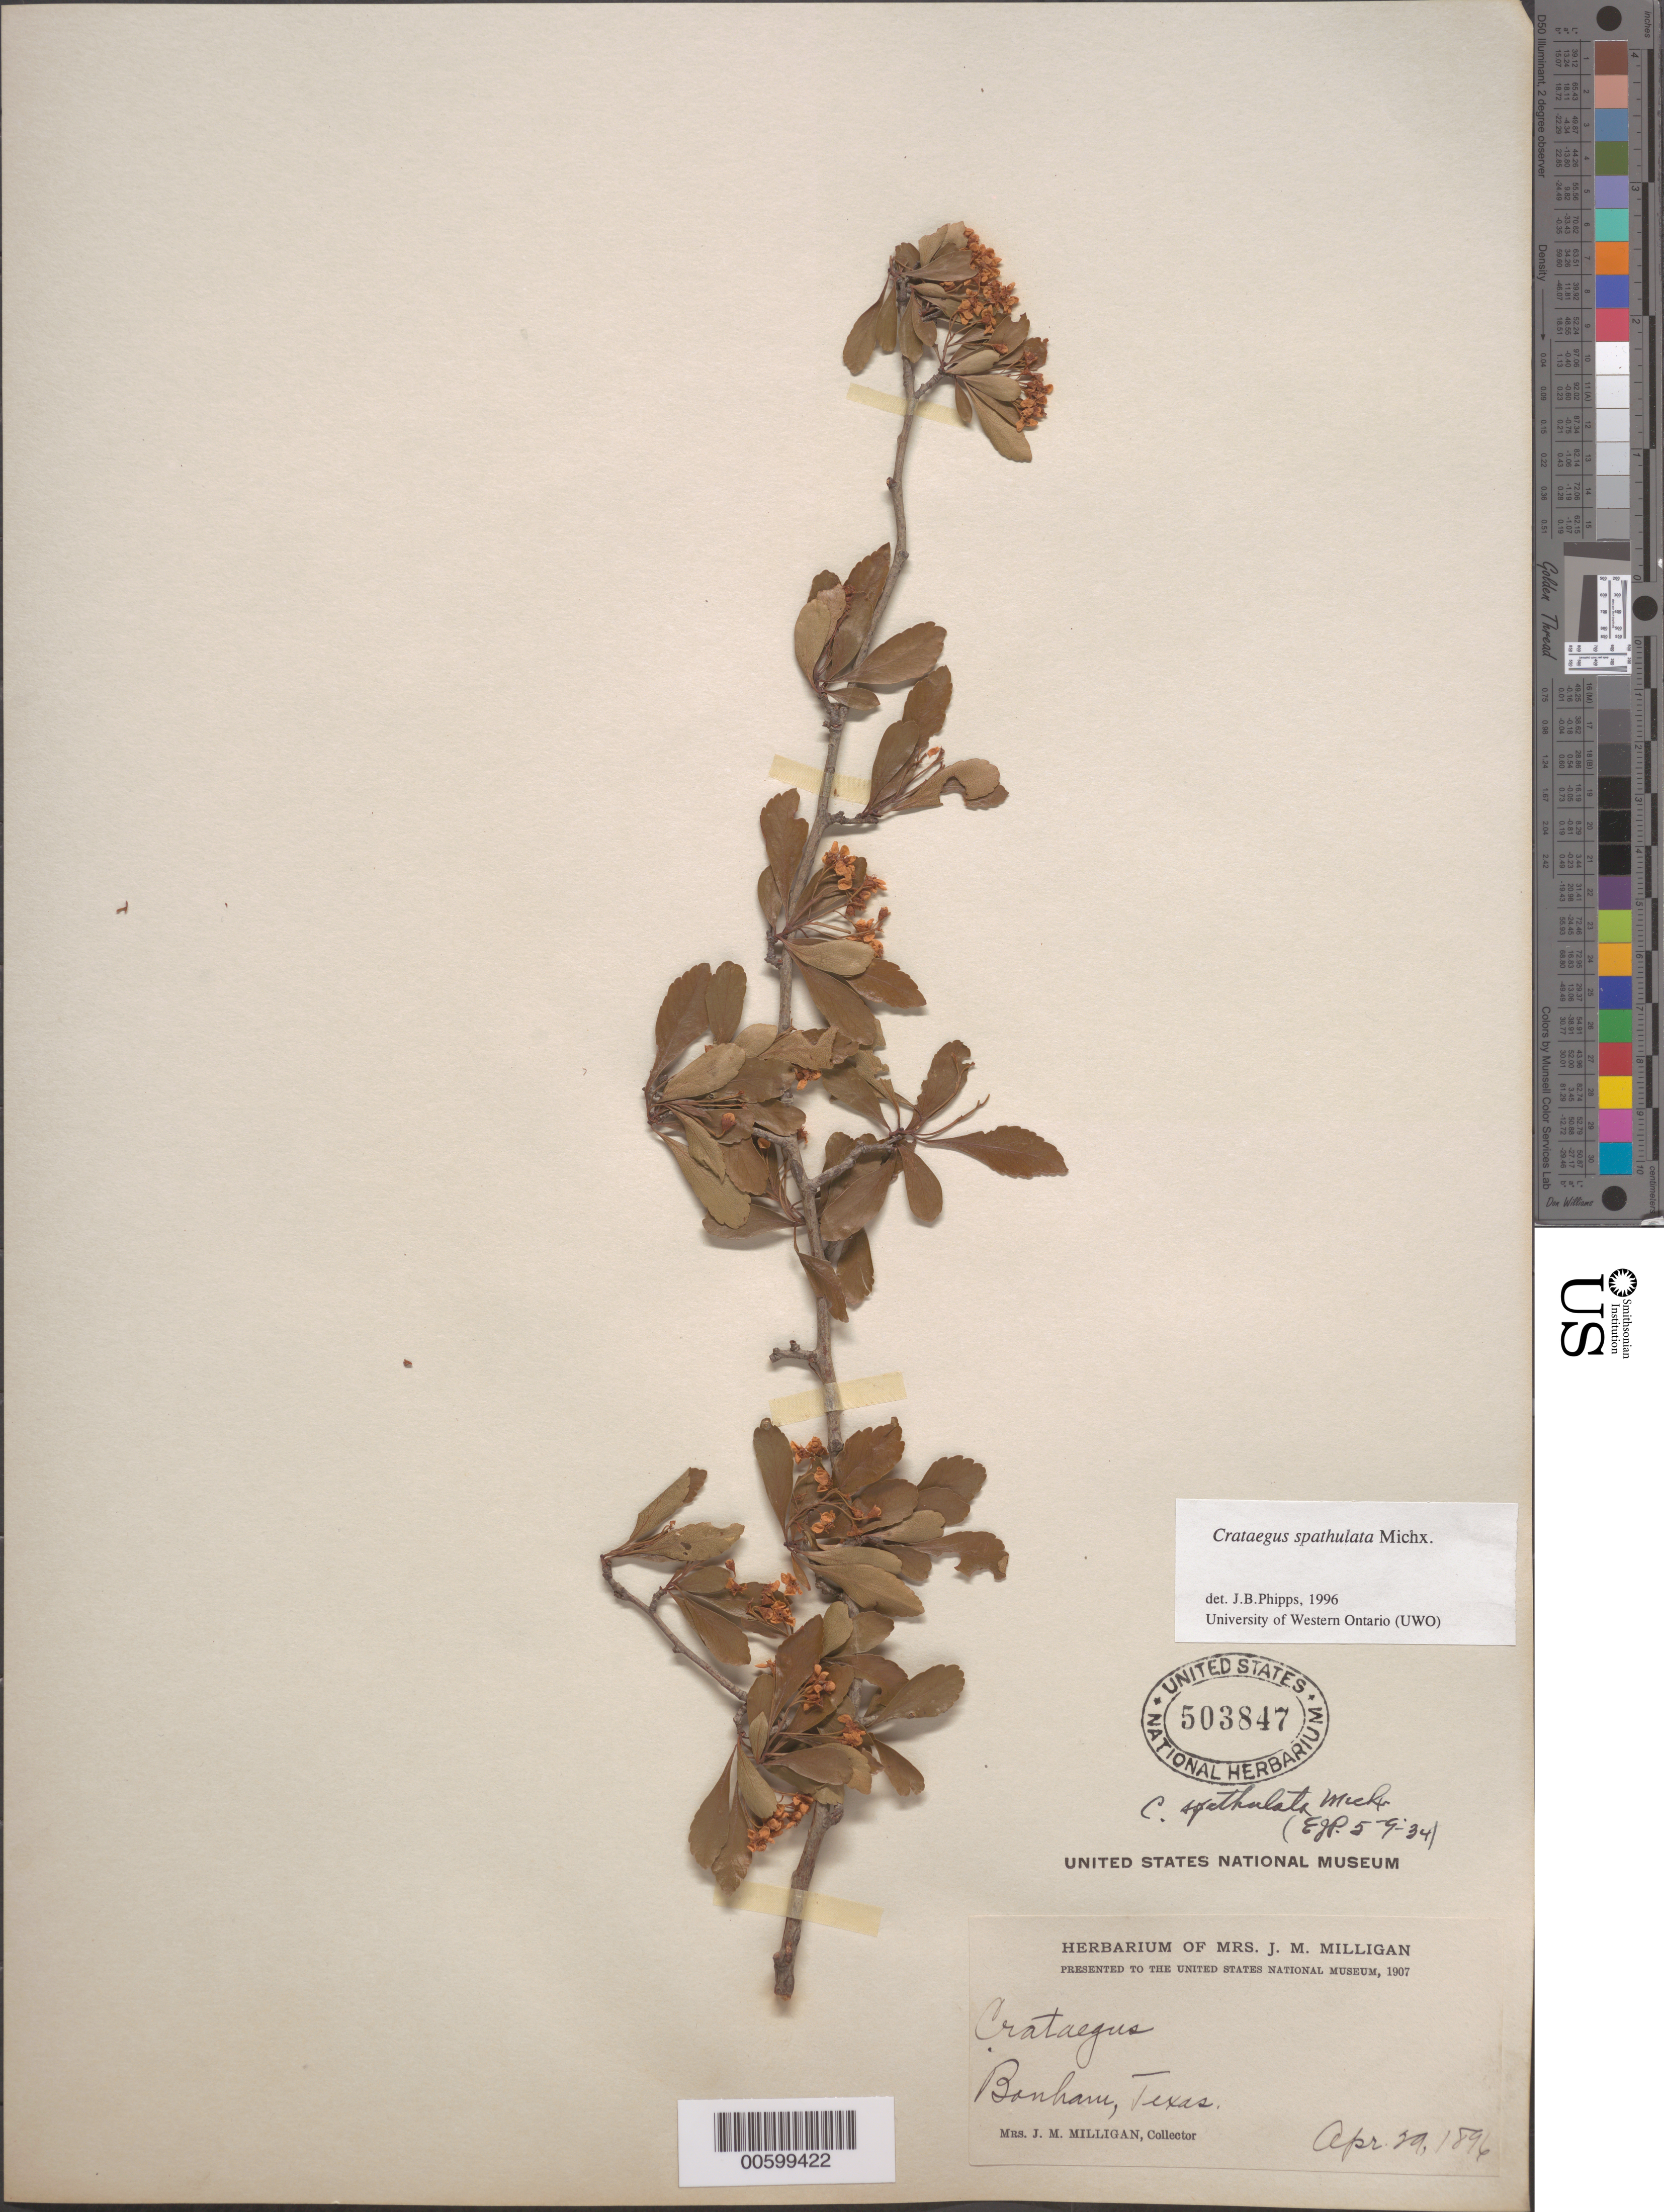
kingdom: Plantae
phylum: Tracheophyta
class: Magnoliopsida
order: Rosales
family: Rosaceae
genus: Crataegus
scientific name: Crataegus spathulata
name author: Michx.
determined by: Palmer, E. J.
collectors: J. M. Milligan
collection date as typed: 29 Apr 1896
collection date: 1896-04-29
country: United States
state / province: Texas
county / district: Fannin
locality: Bonham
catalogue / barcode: US 503847